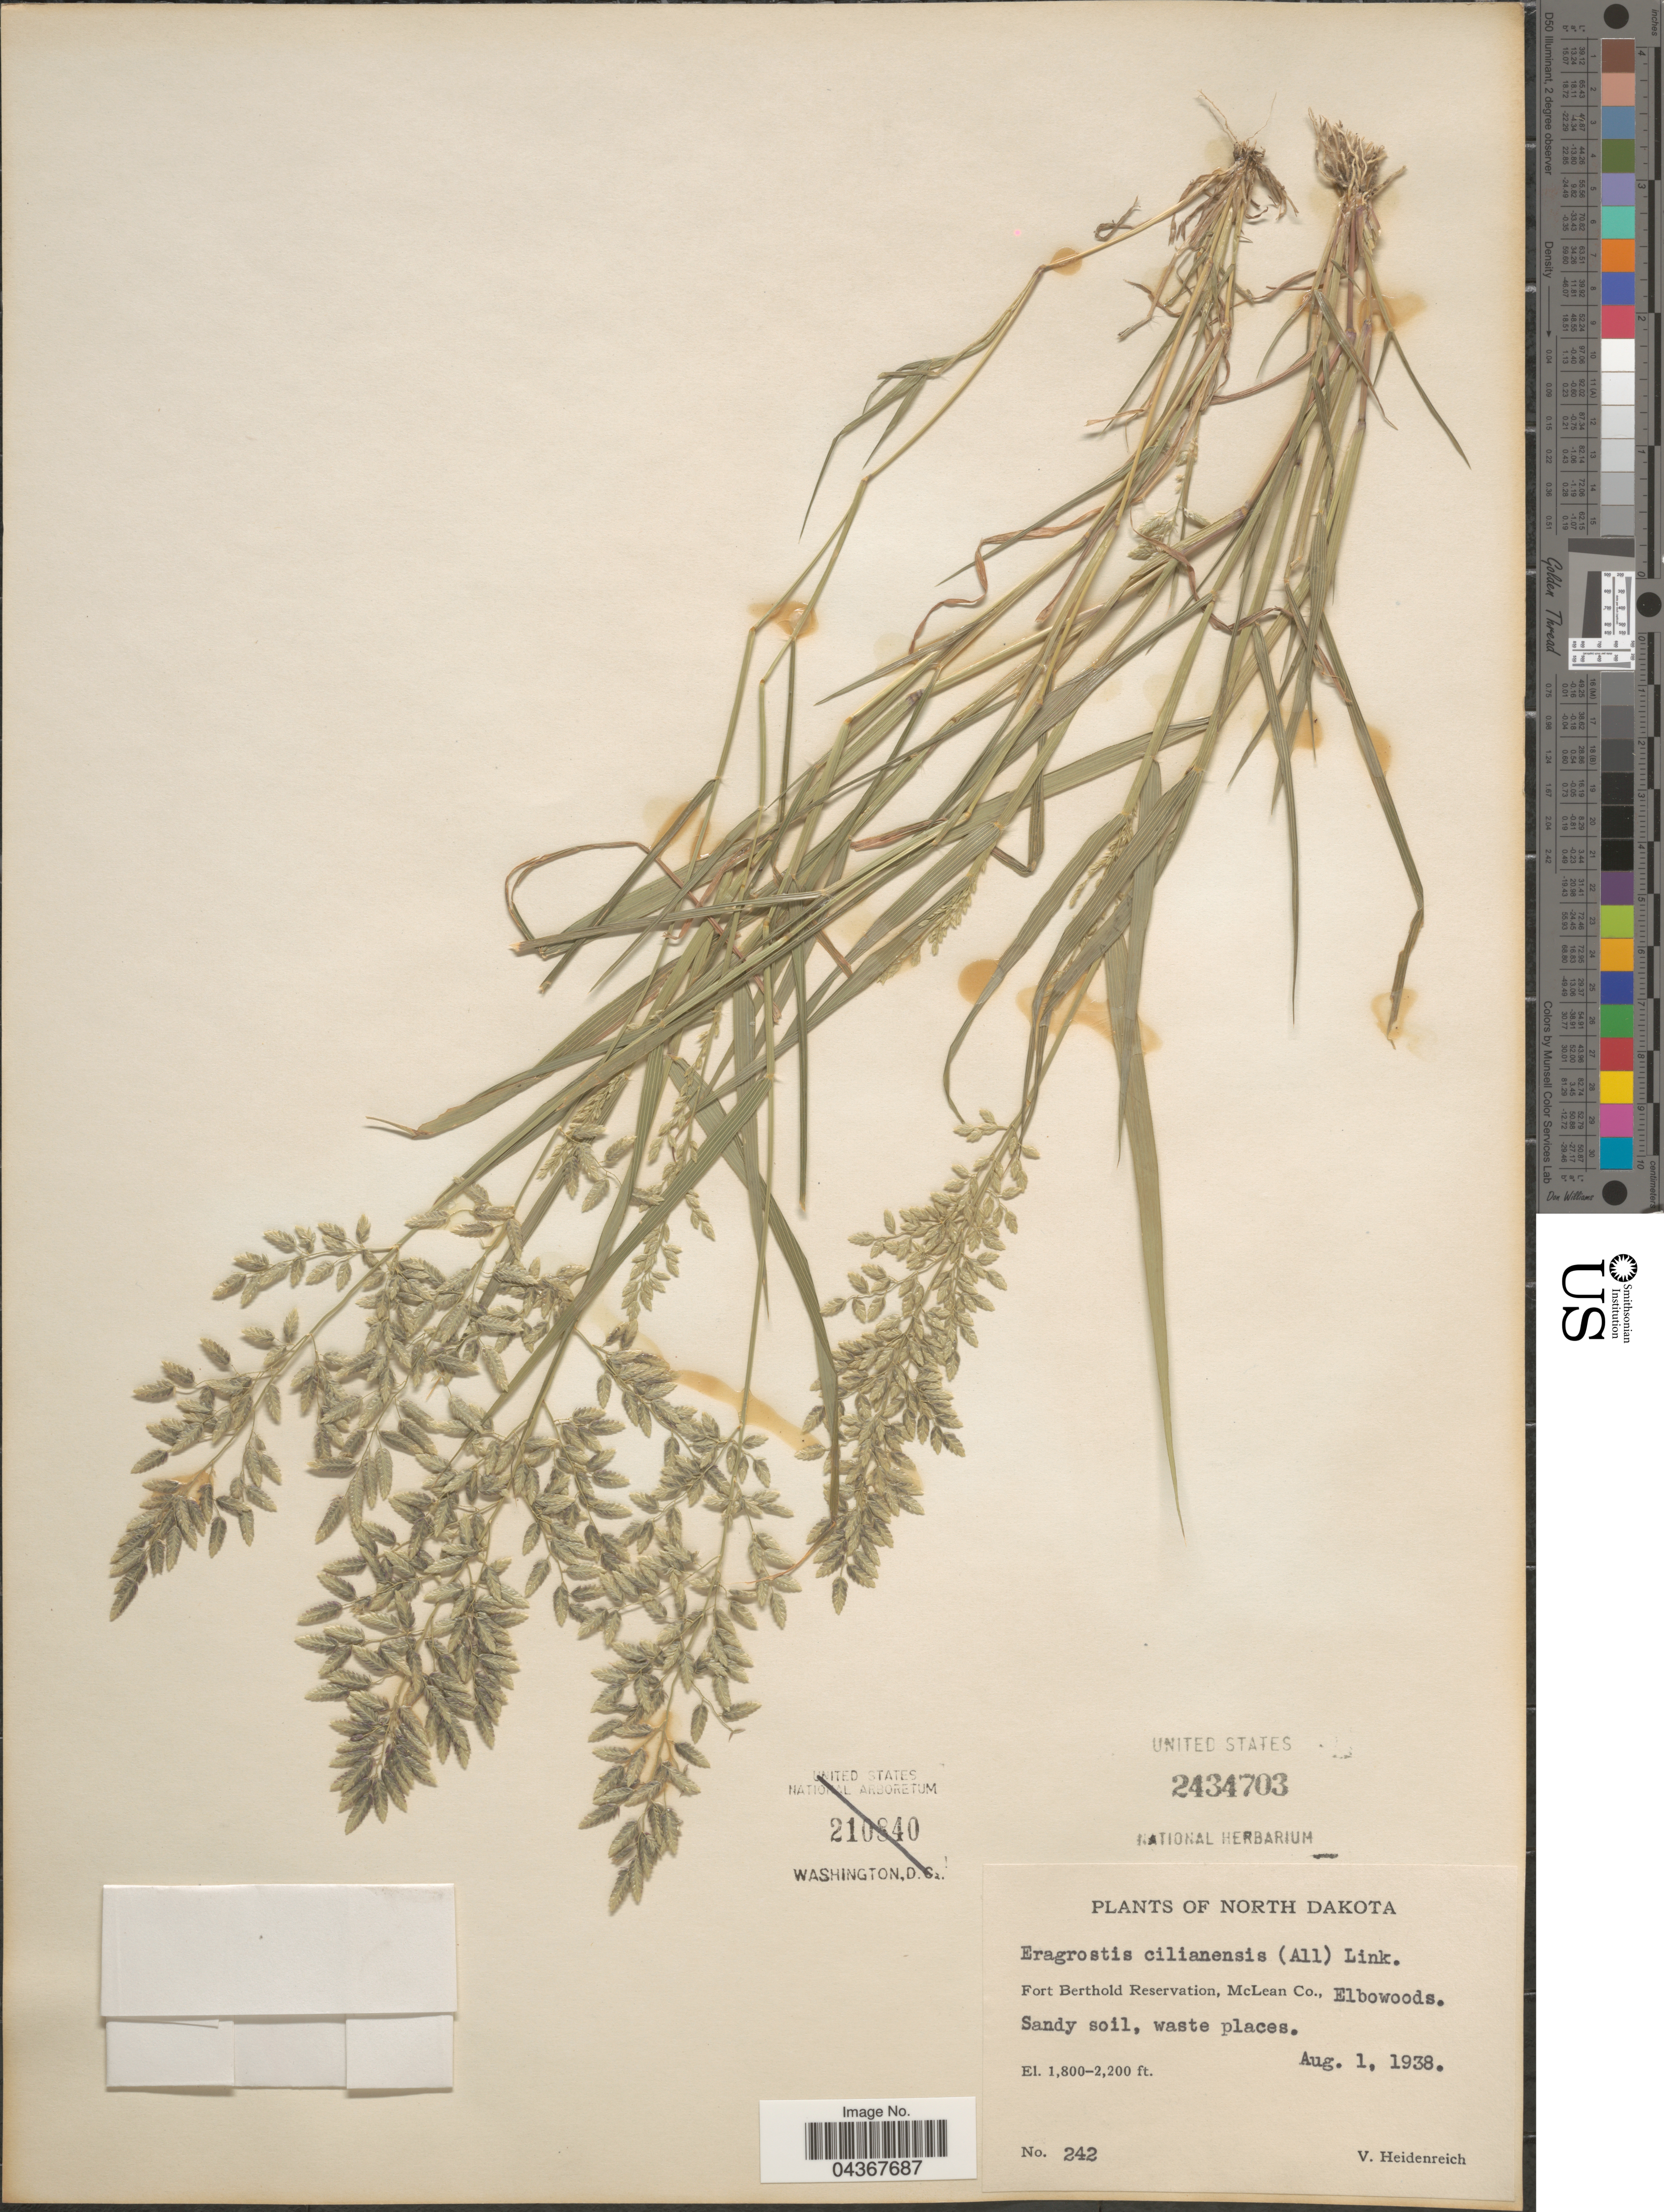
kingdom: Plantae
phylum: Tracheophyta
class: Liliopsida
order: Poales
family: Poaceae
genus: Eragrostis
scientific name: Eragrostis cilianensis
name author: (Bellardi) Vignolo ex Janch.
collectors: V. Heidenreich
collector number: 242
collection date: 1938-08-01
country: United States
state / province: North Dakota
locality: Fort Berthold Reservation, McLean Co., Elbowoods.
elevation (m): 549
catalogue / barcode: US 2434703